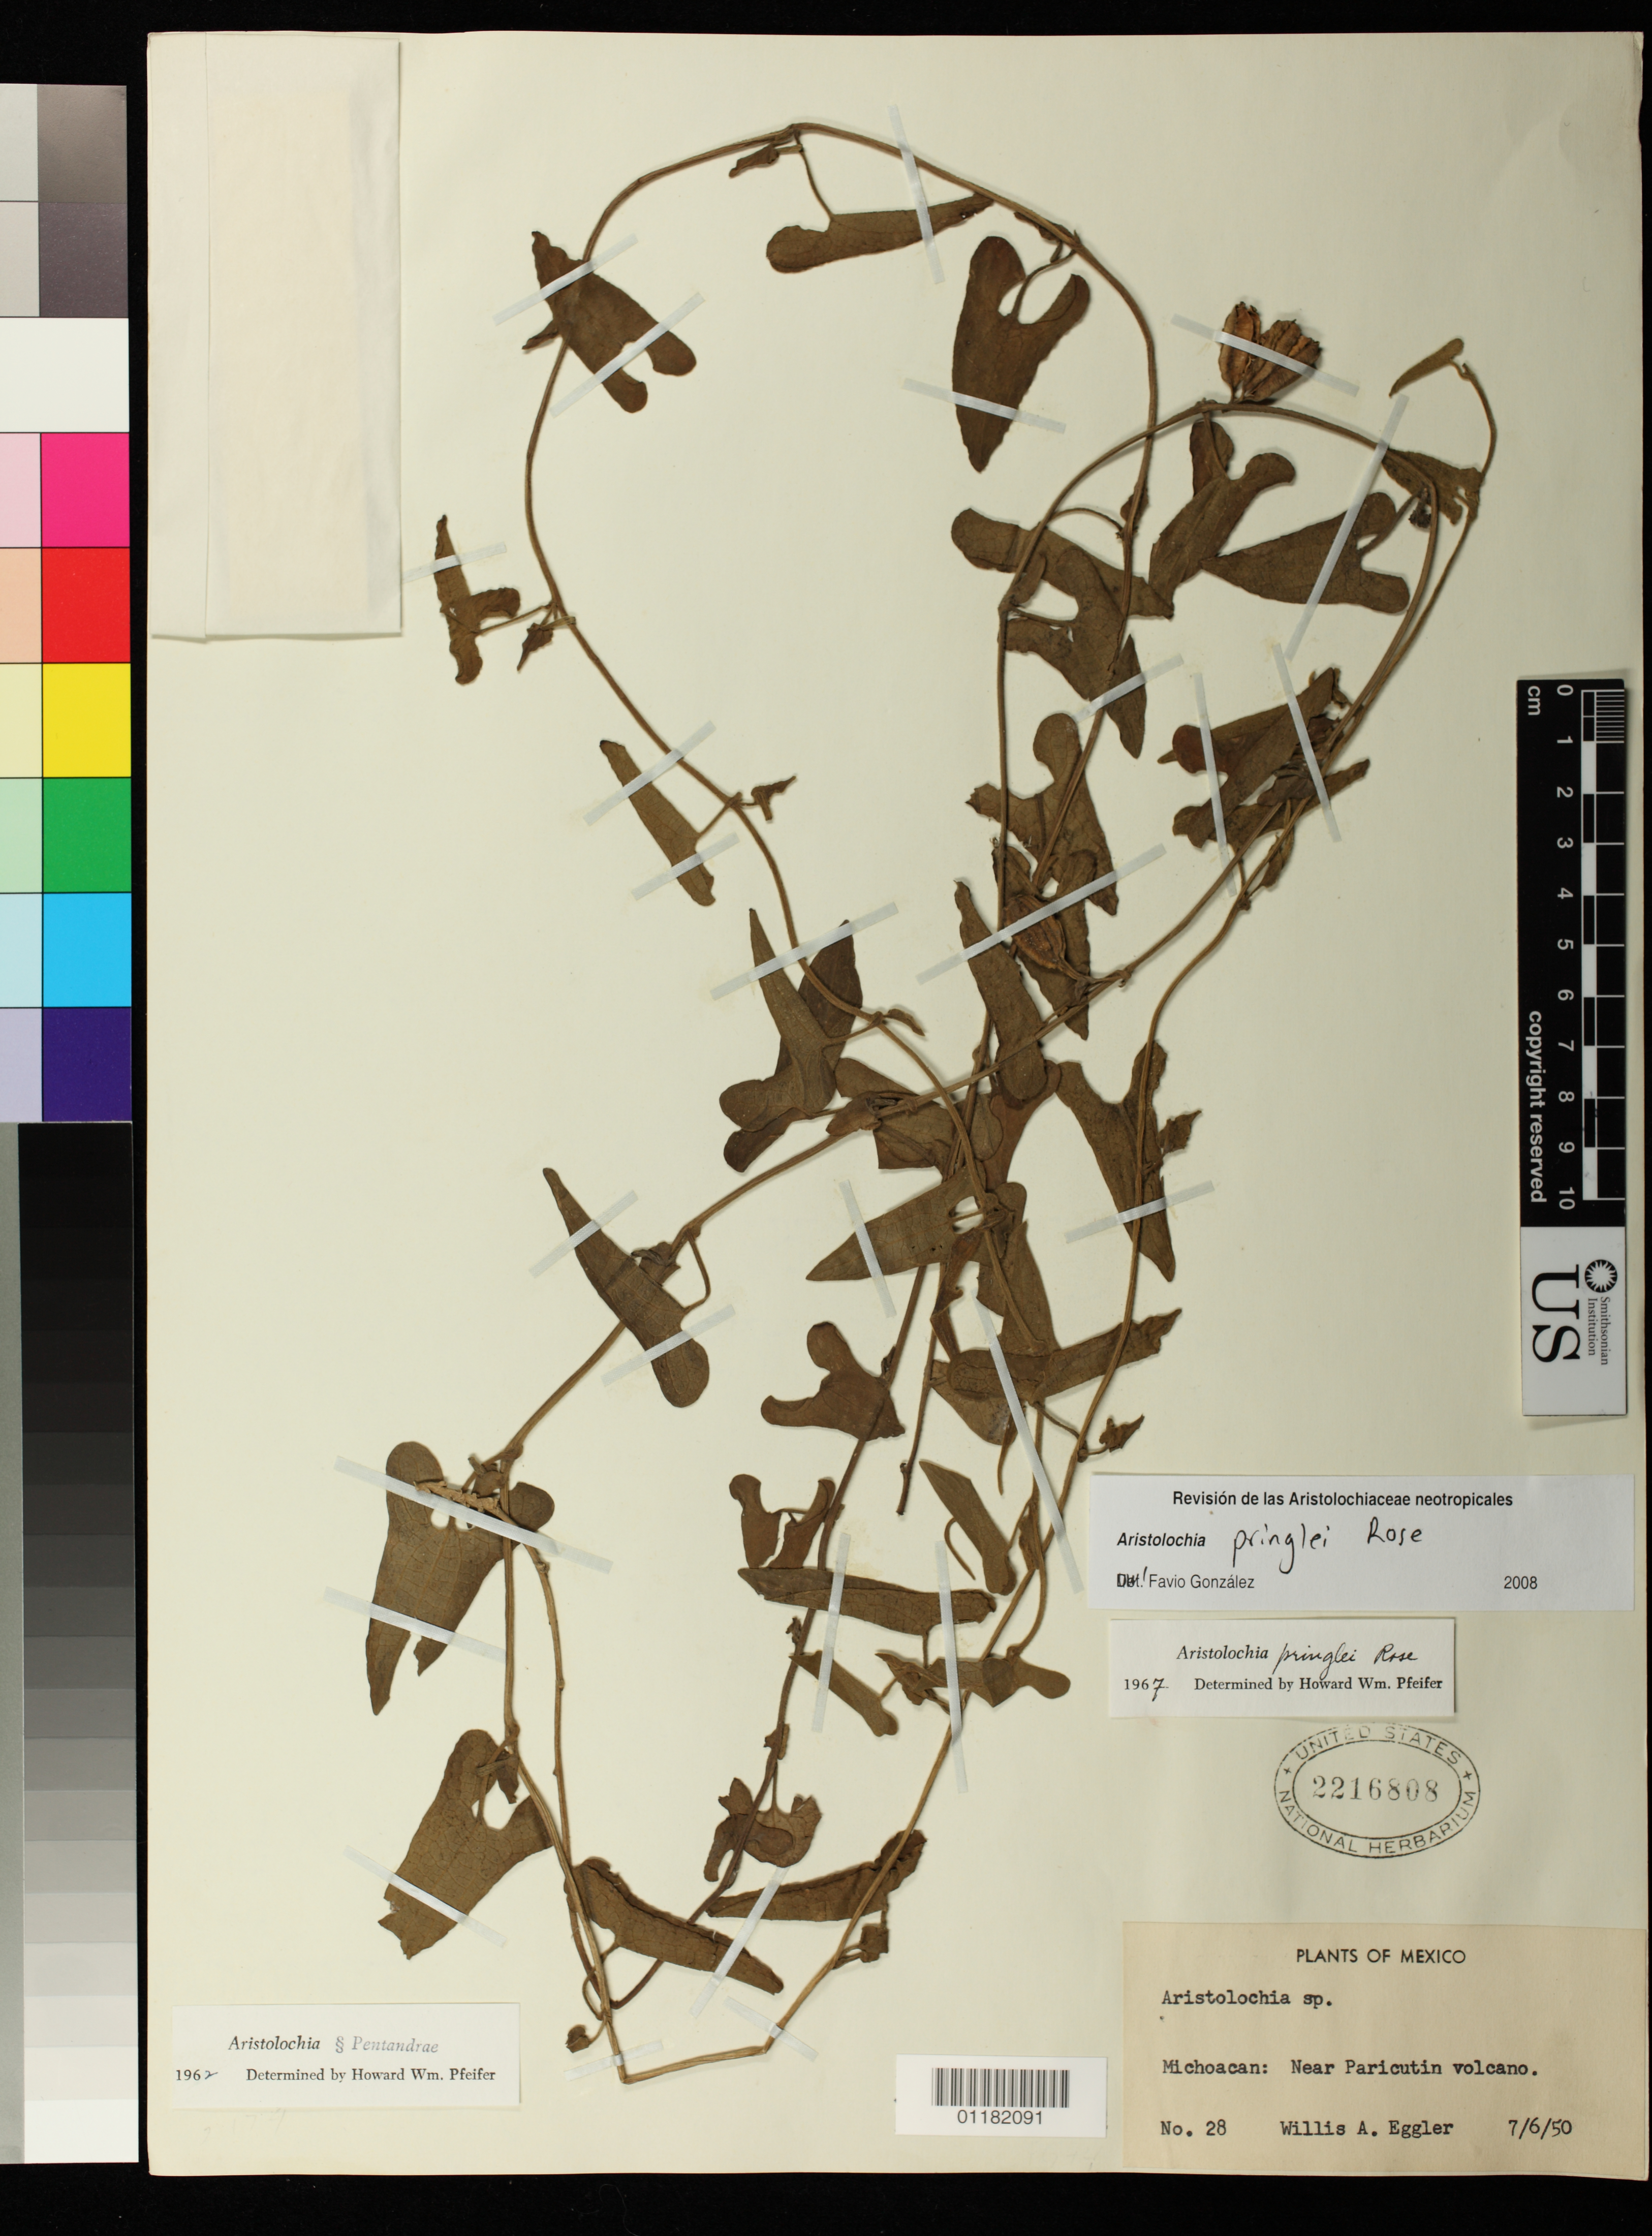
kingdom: Plantae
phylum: Tracheophyta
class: Magnoliopsida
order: Piperales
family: Aristolochiaceae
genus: Aristolochia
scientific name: Aristolochia pringlei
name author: Rose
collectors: W. A. Eggler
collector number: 28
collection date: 1950-07-06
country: Mexico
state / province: Michoacán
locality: Near Paricutin volcano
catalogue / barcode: US 2216808